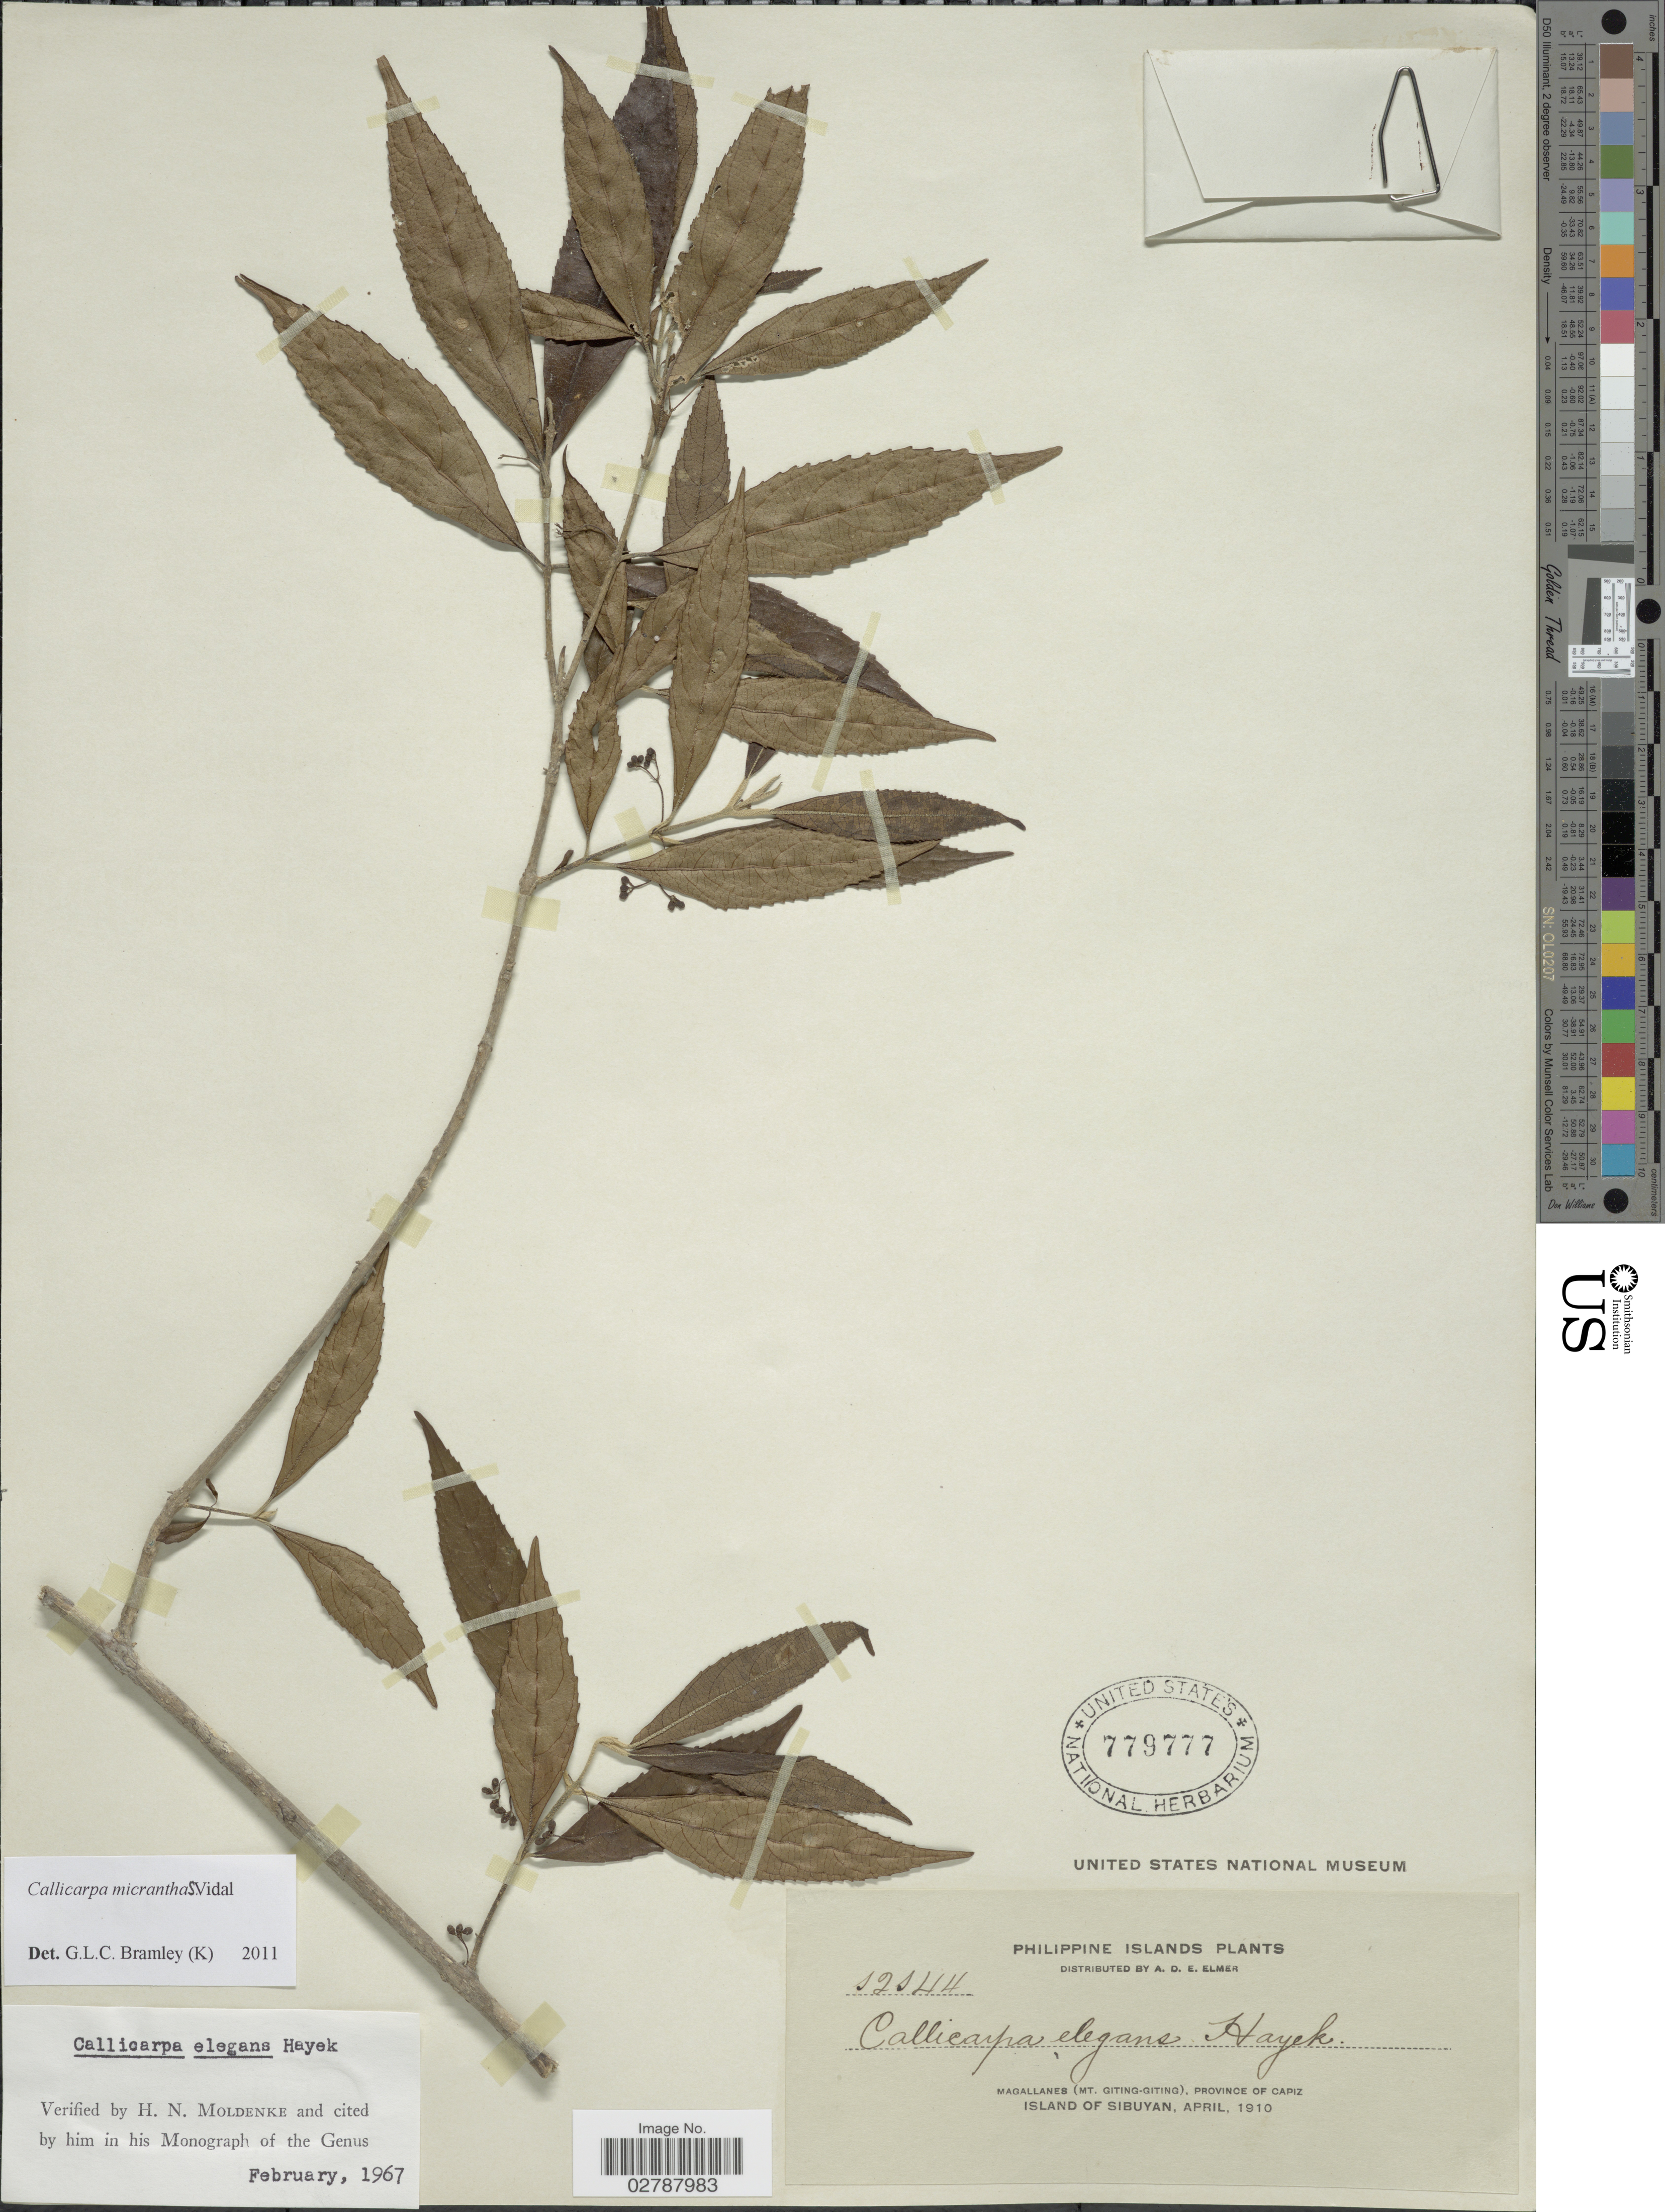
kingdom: Plantae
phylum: Tracheophyta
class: Magnoliopsida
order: Lamiales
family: Lamiaceae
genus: Callicarpa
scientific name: Callicarpa micrantha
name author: Vidal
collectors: A. D. E. Elmer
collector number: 12144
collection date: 1910-04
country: Philippines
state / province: Western Visayas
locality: Philippine Islands. Magallanes (Mt. Giting-Giting), Province of Capiz. Island of Sibuyan.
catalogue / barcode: US 779777